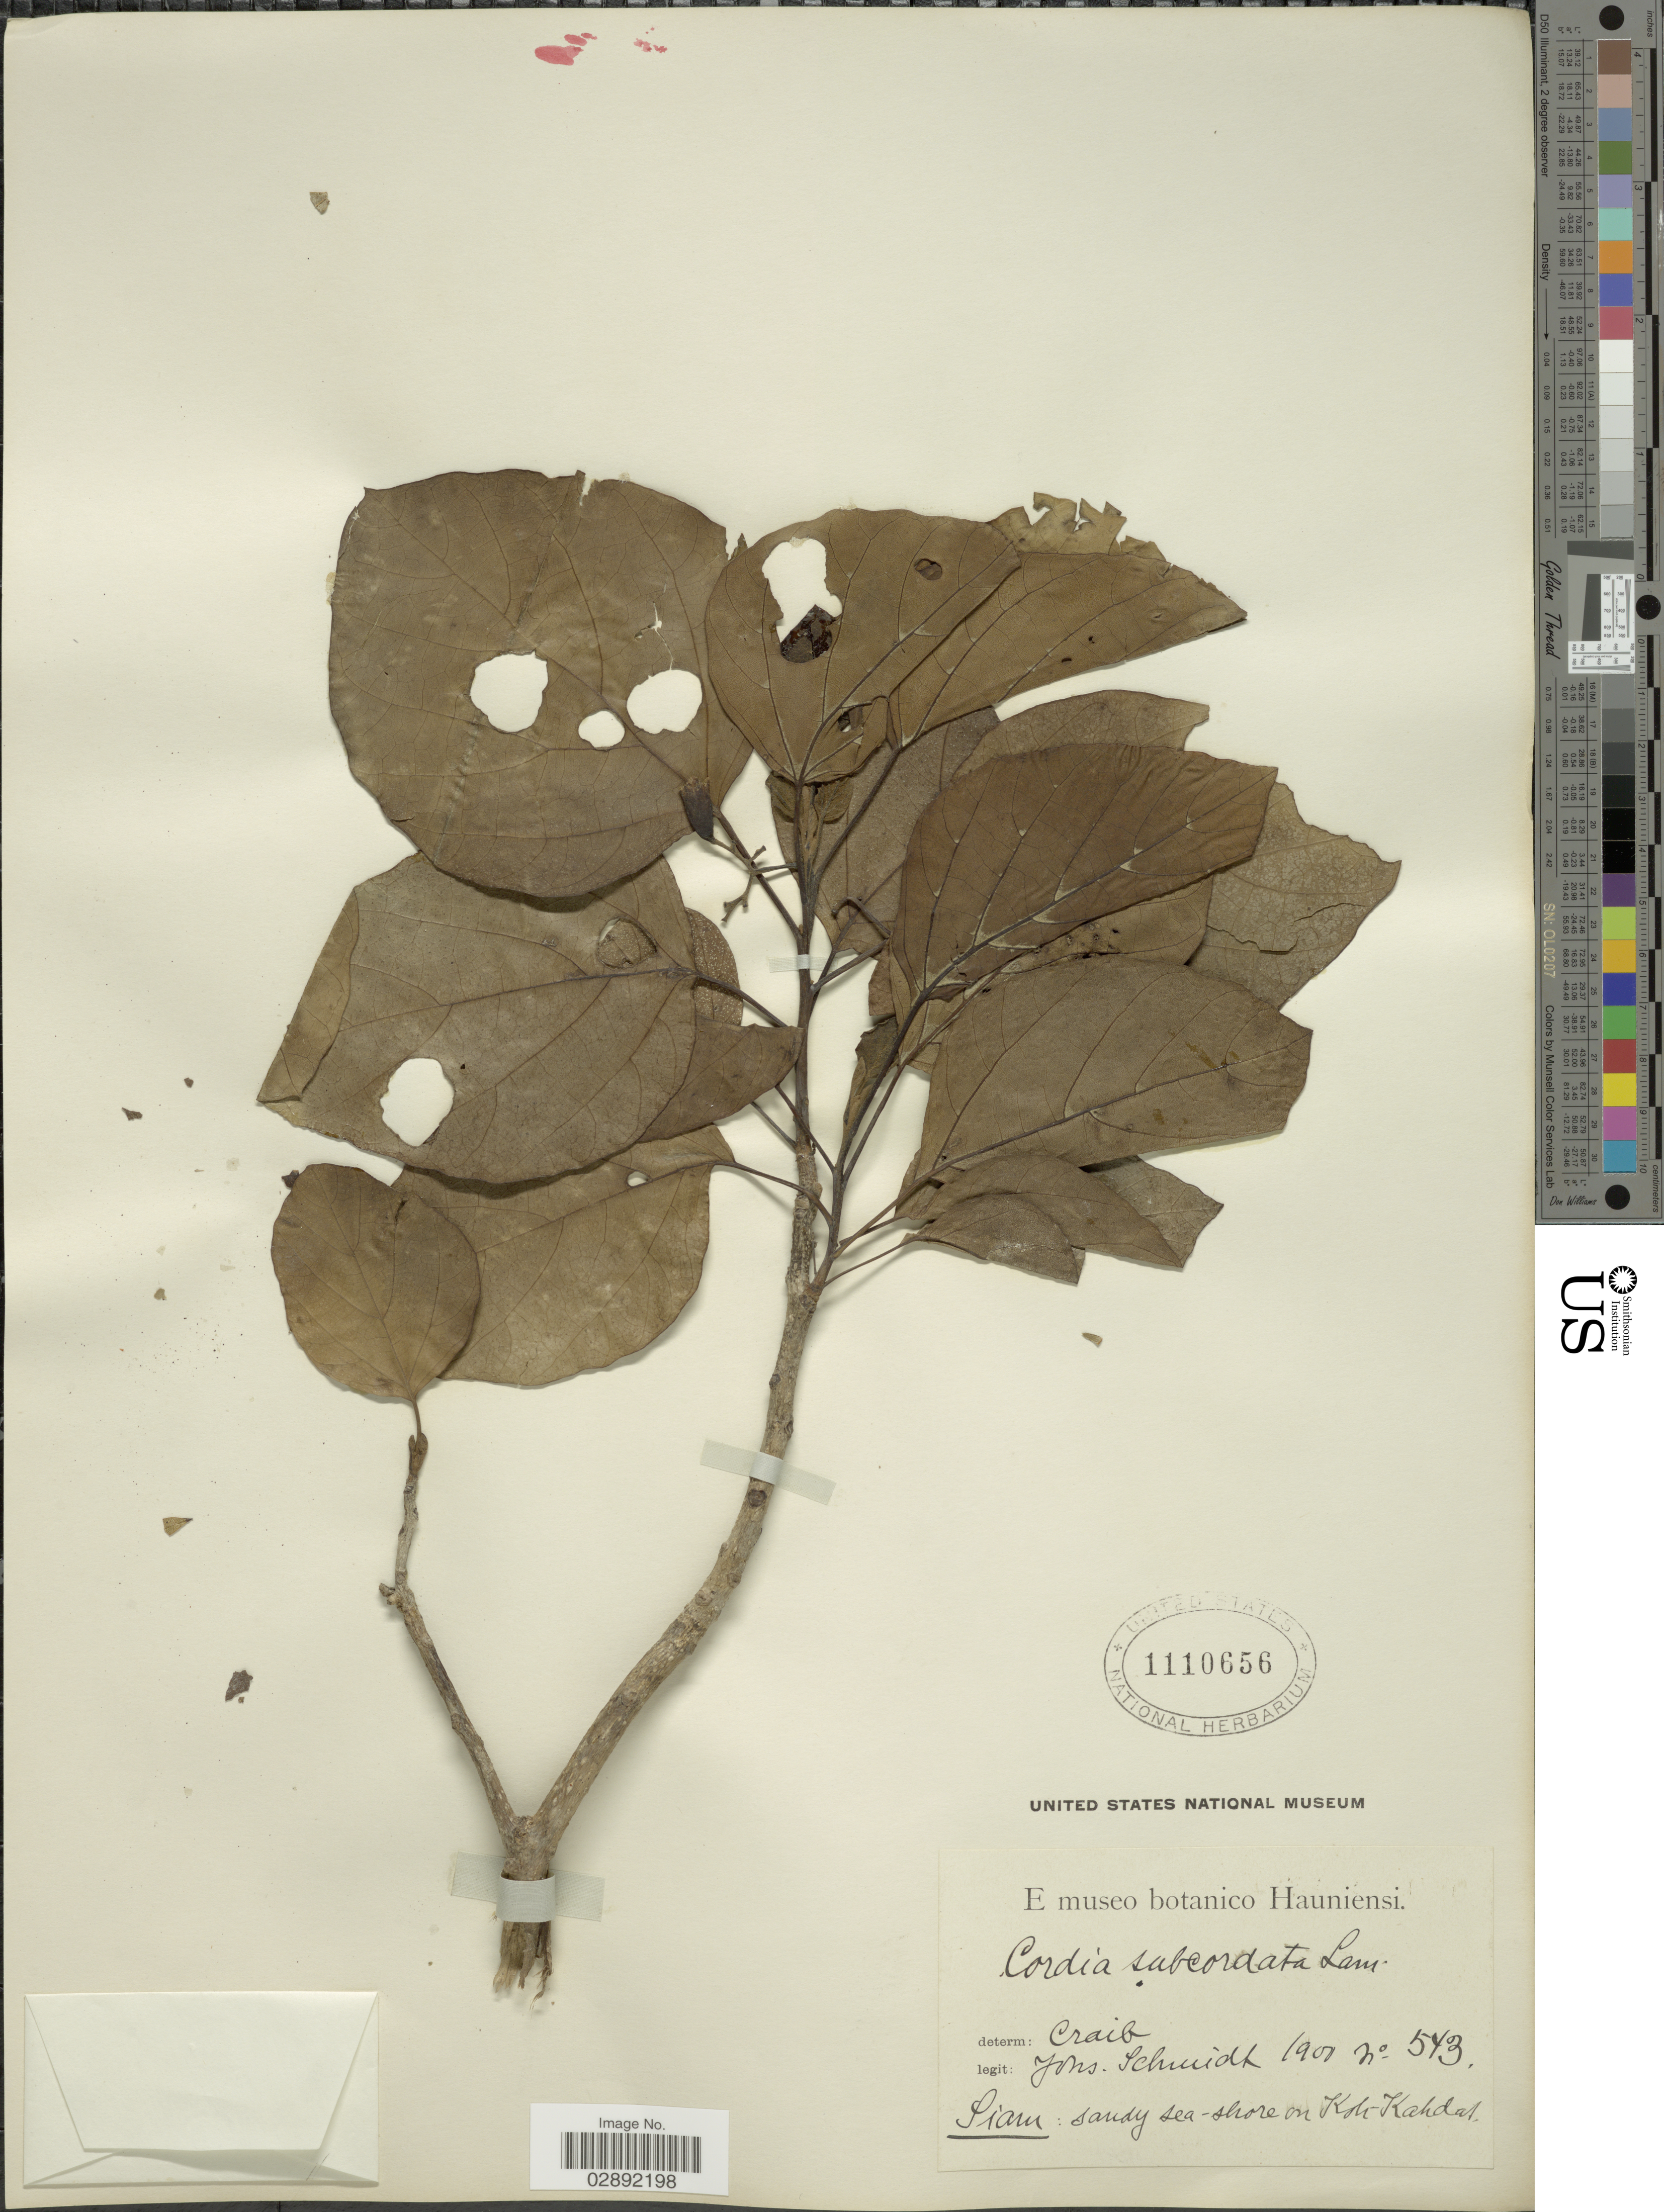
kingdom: Plantae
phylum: Tracheophyta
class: Magnoliopsida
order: Boraginales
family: Cordiaceae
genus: Cordia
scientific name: Cordia subcordata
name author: Lam.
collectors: J. Schmidt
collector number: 543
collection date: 1900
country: Thailand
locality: Siam: sandy sea-shore on Koh-Kahdat.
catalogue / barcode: US 1110656